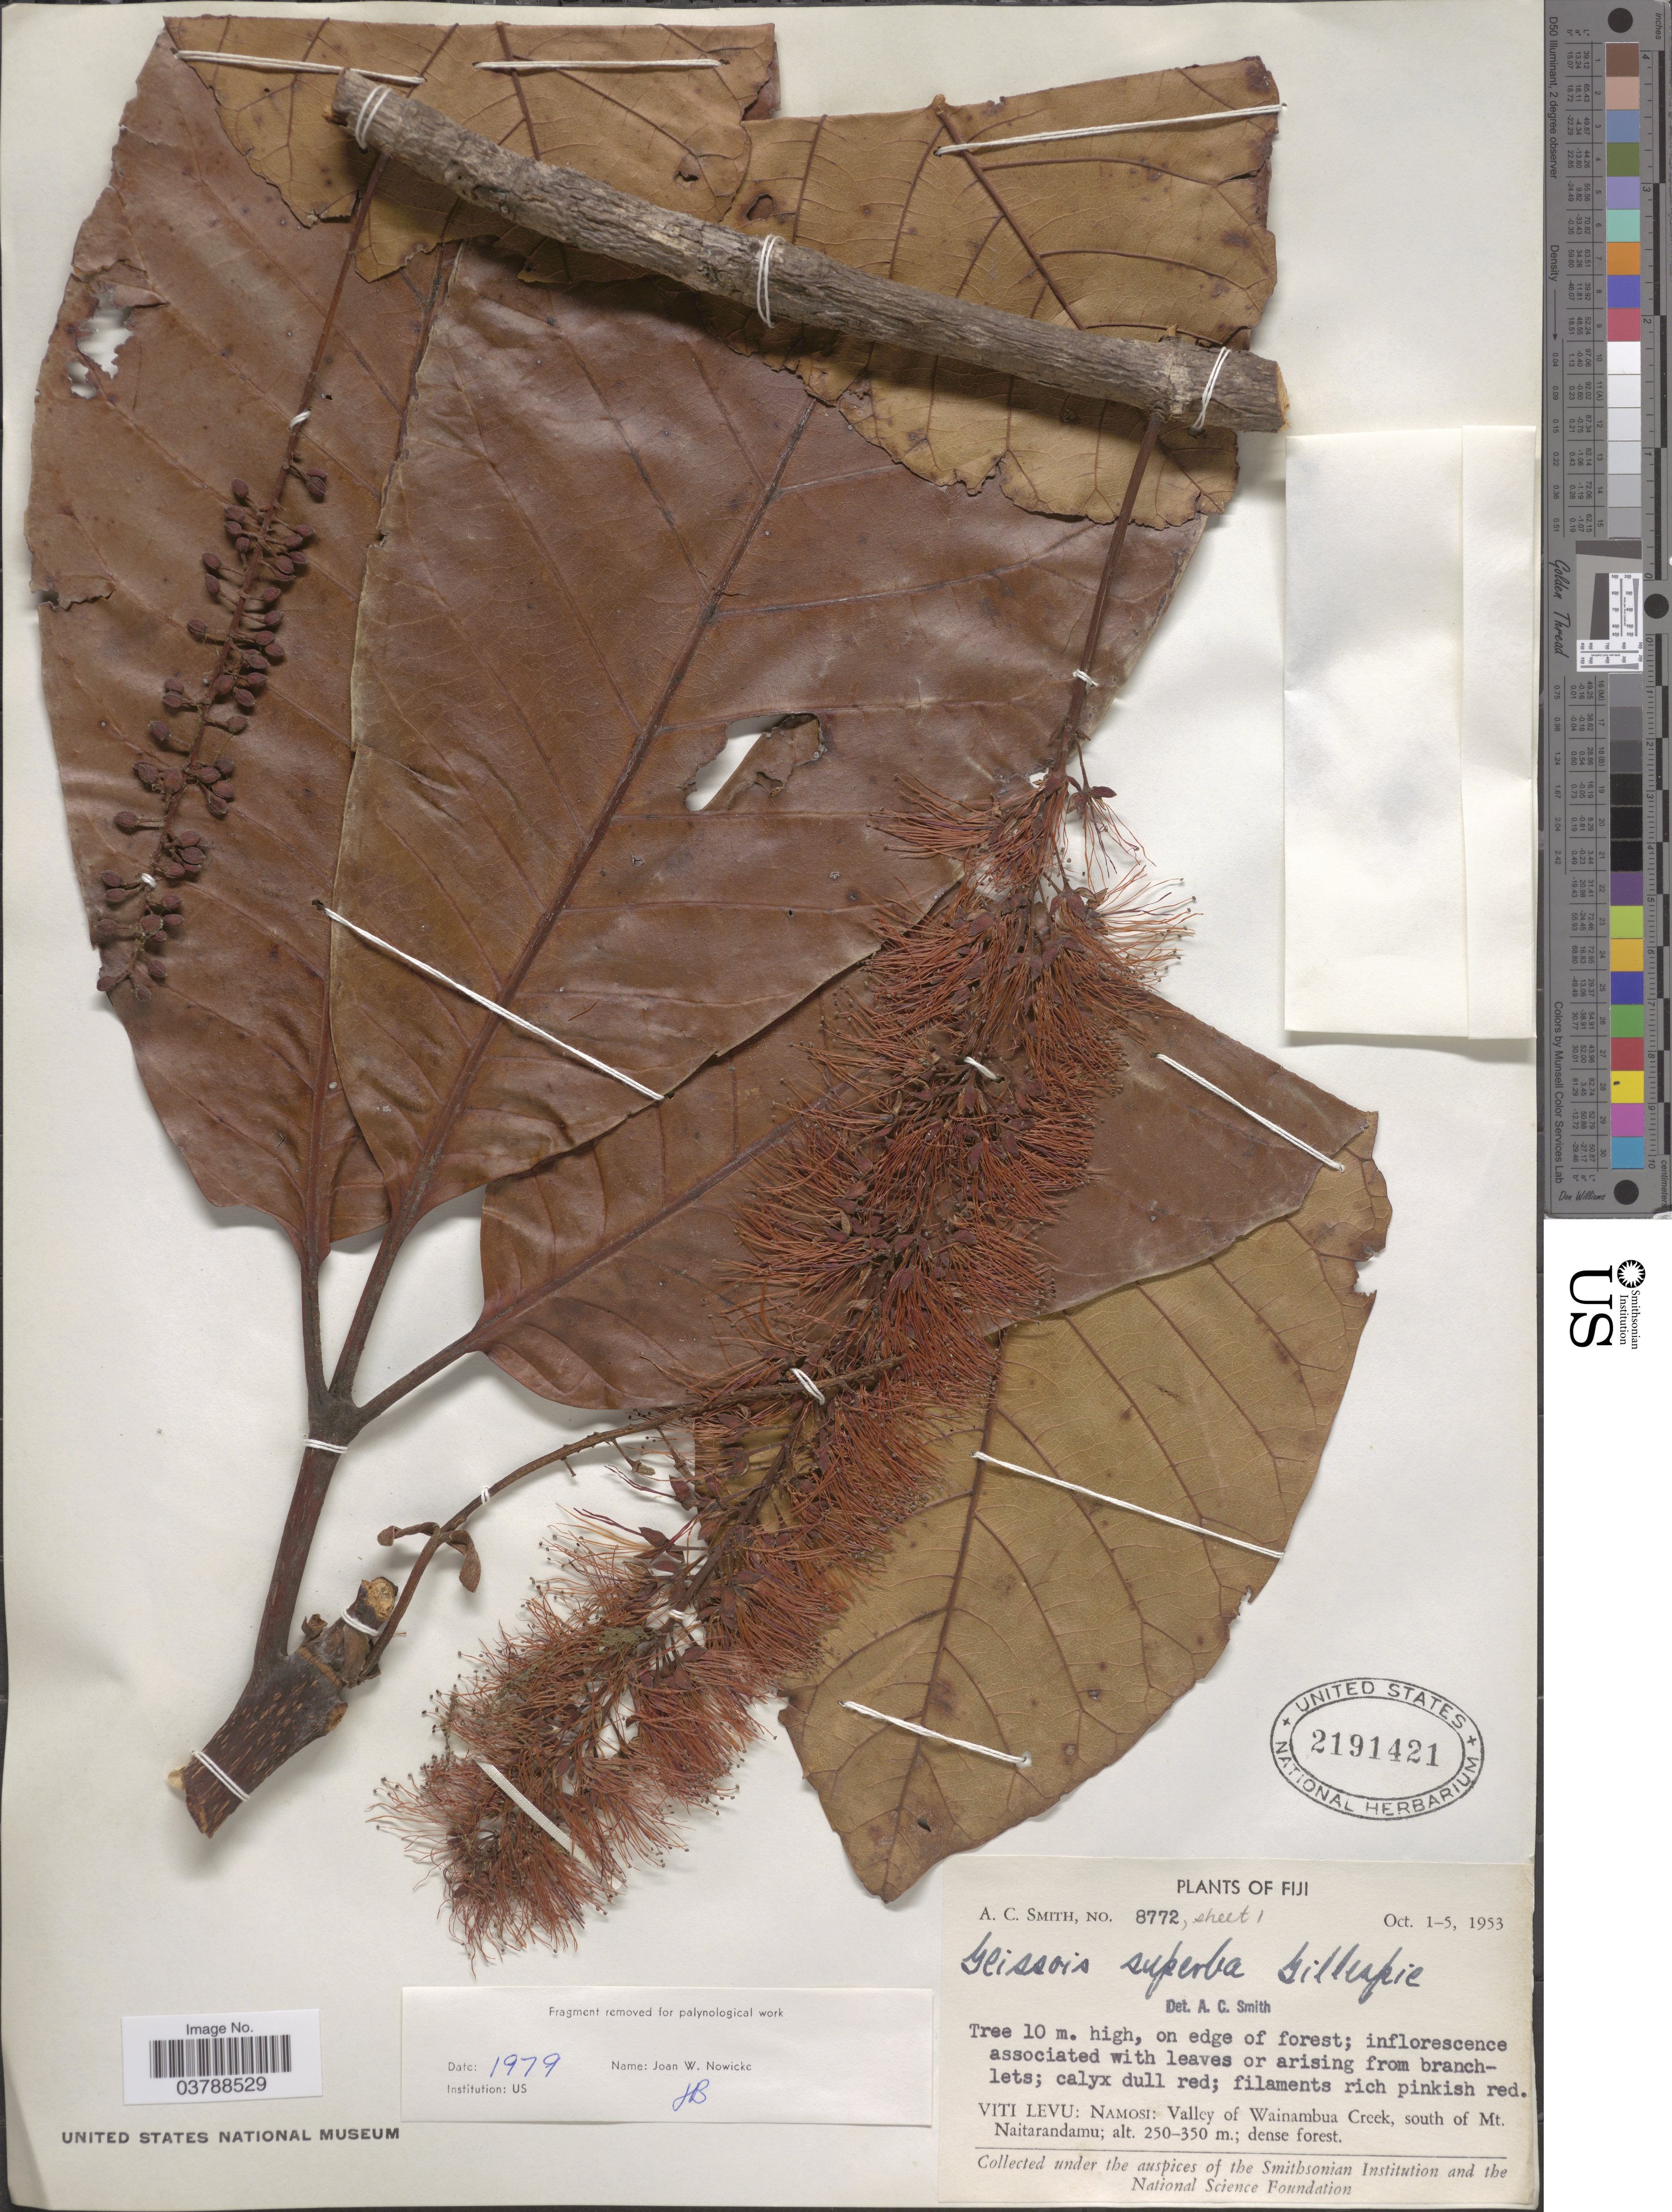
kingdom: Plantae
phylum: Tracheophyta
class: Magnoliopsida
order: Oxalidales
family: Cunoniaceae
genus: Geissois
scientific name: Geissois stipularis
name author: A.C. Sm.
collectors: A. C. Smith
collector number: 8772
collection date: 1953-10-01/1953-10-05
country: Fiji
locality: Viti Levu: Namosi: Valley of Wainambua Creek, south of Mt. Naitarandamu.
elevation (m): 250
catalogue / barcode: US 2191421